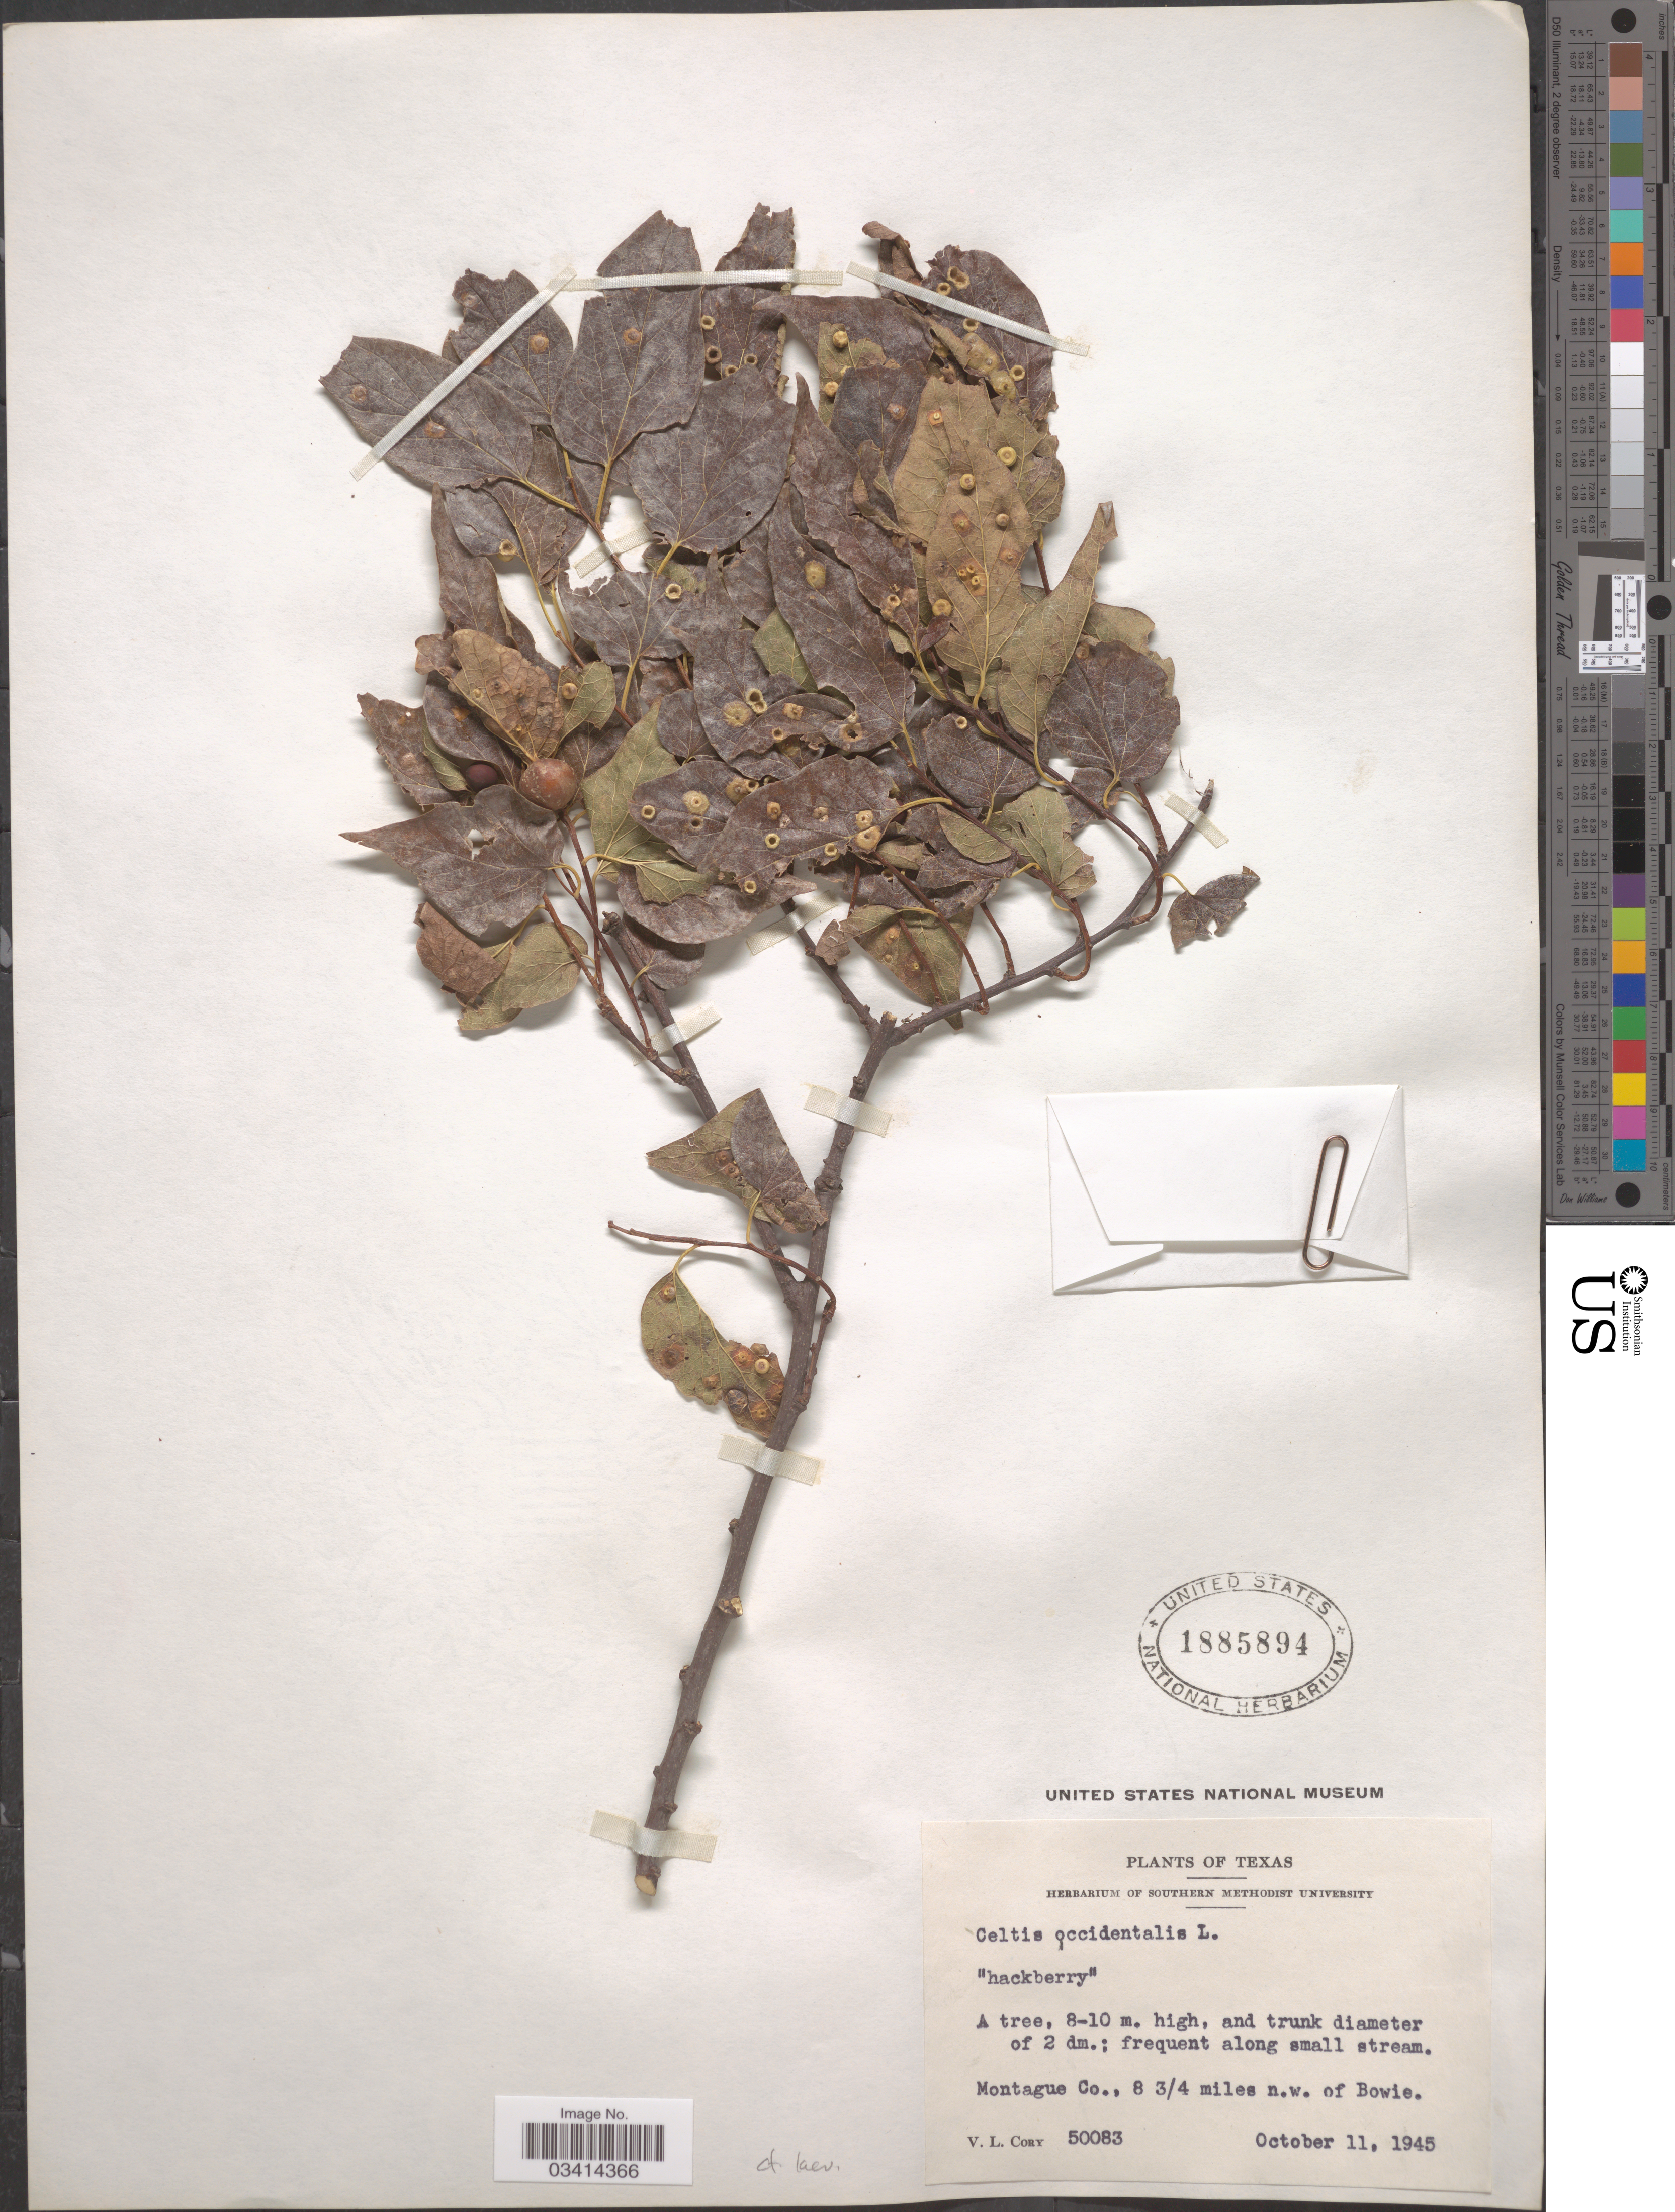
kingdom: Plantae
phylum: Tracheophyta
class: Magnoliopsida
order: Rosales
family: Cannabaceae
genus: Celtis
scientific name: Celtis sp.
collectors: V. Cory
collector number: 50083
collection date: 1945-10-11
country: United States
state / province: Texas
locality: Montague Co., 8 3/4 miles n.w. of Bowie.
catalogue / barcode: US 1885894